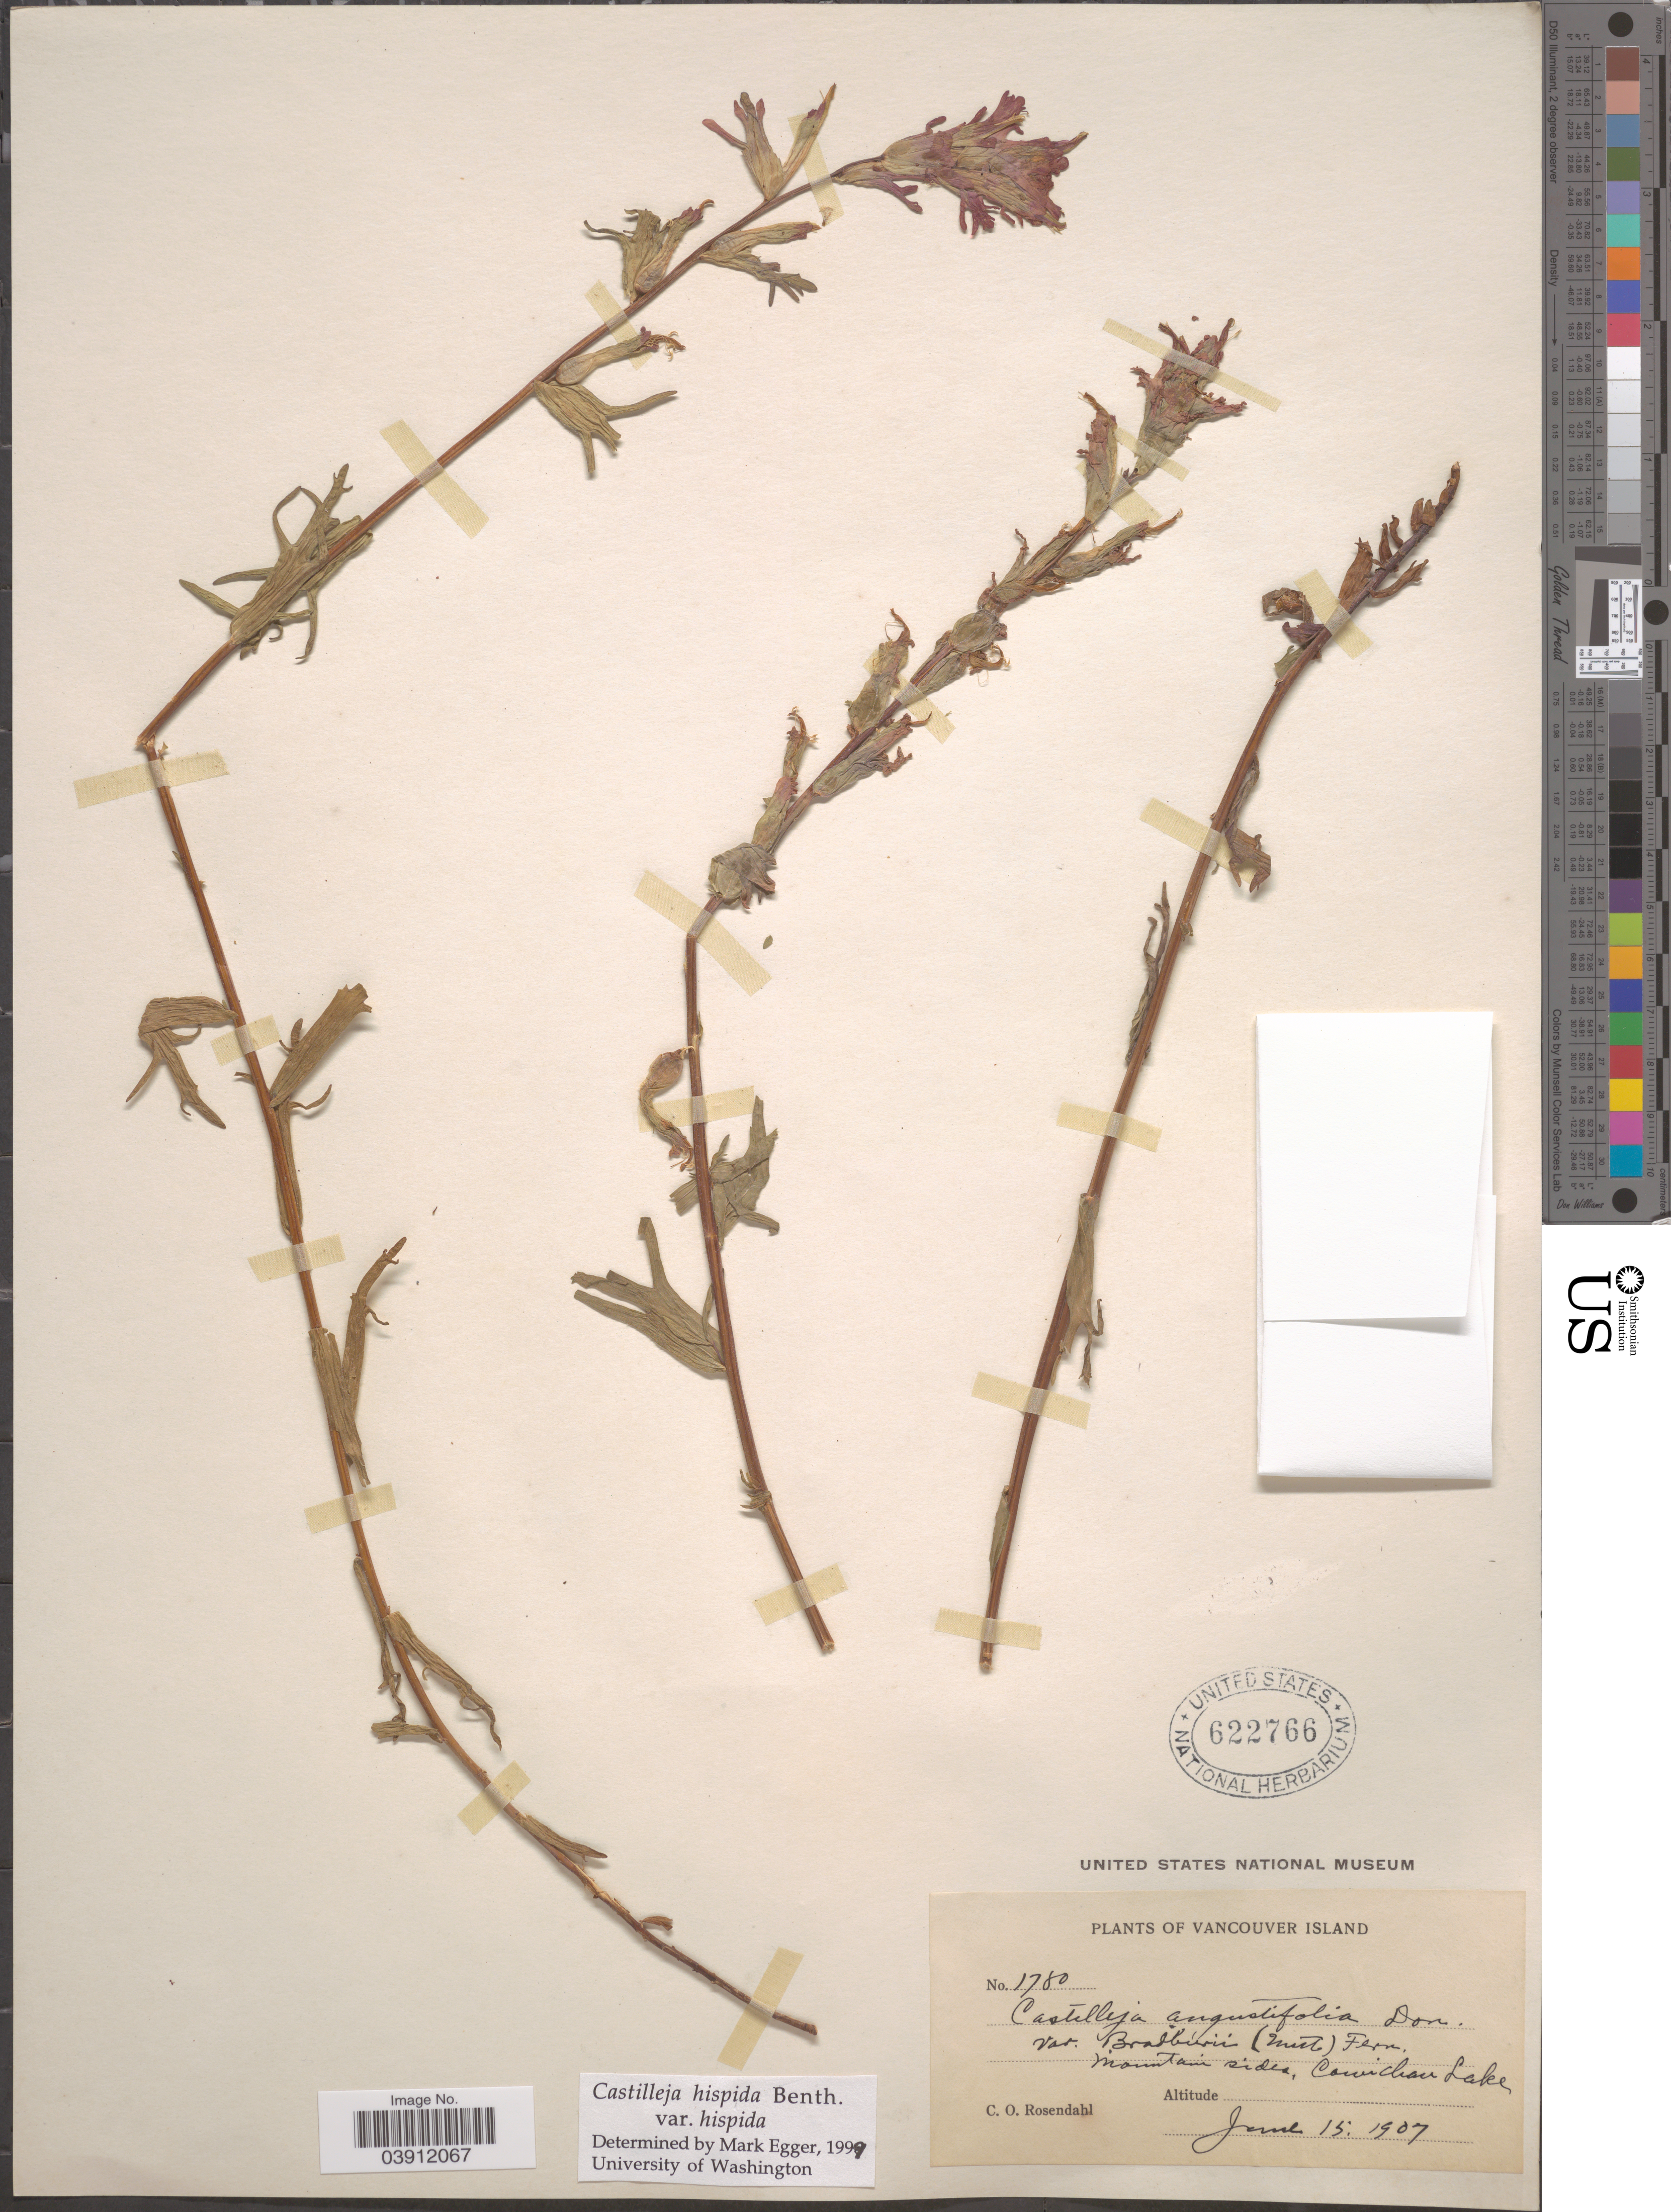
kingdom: Plantae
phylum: Tracheophyta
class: Magnoliopsida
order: Lamiales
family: Orobanchaceae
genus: Castilleja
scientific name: Castilleja hispida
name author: Benth. ex Hook.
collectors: C. O. Rosendahl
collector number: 1780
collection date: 1907-06-15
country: Canada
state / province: British Columbia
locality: Vancouver Island. Mountain sides, Comichan Lake.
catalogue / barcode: US 622766